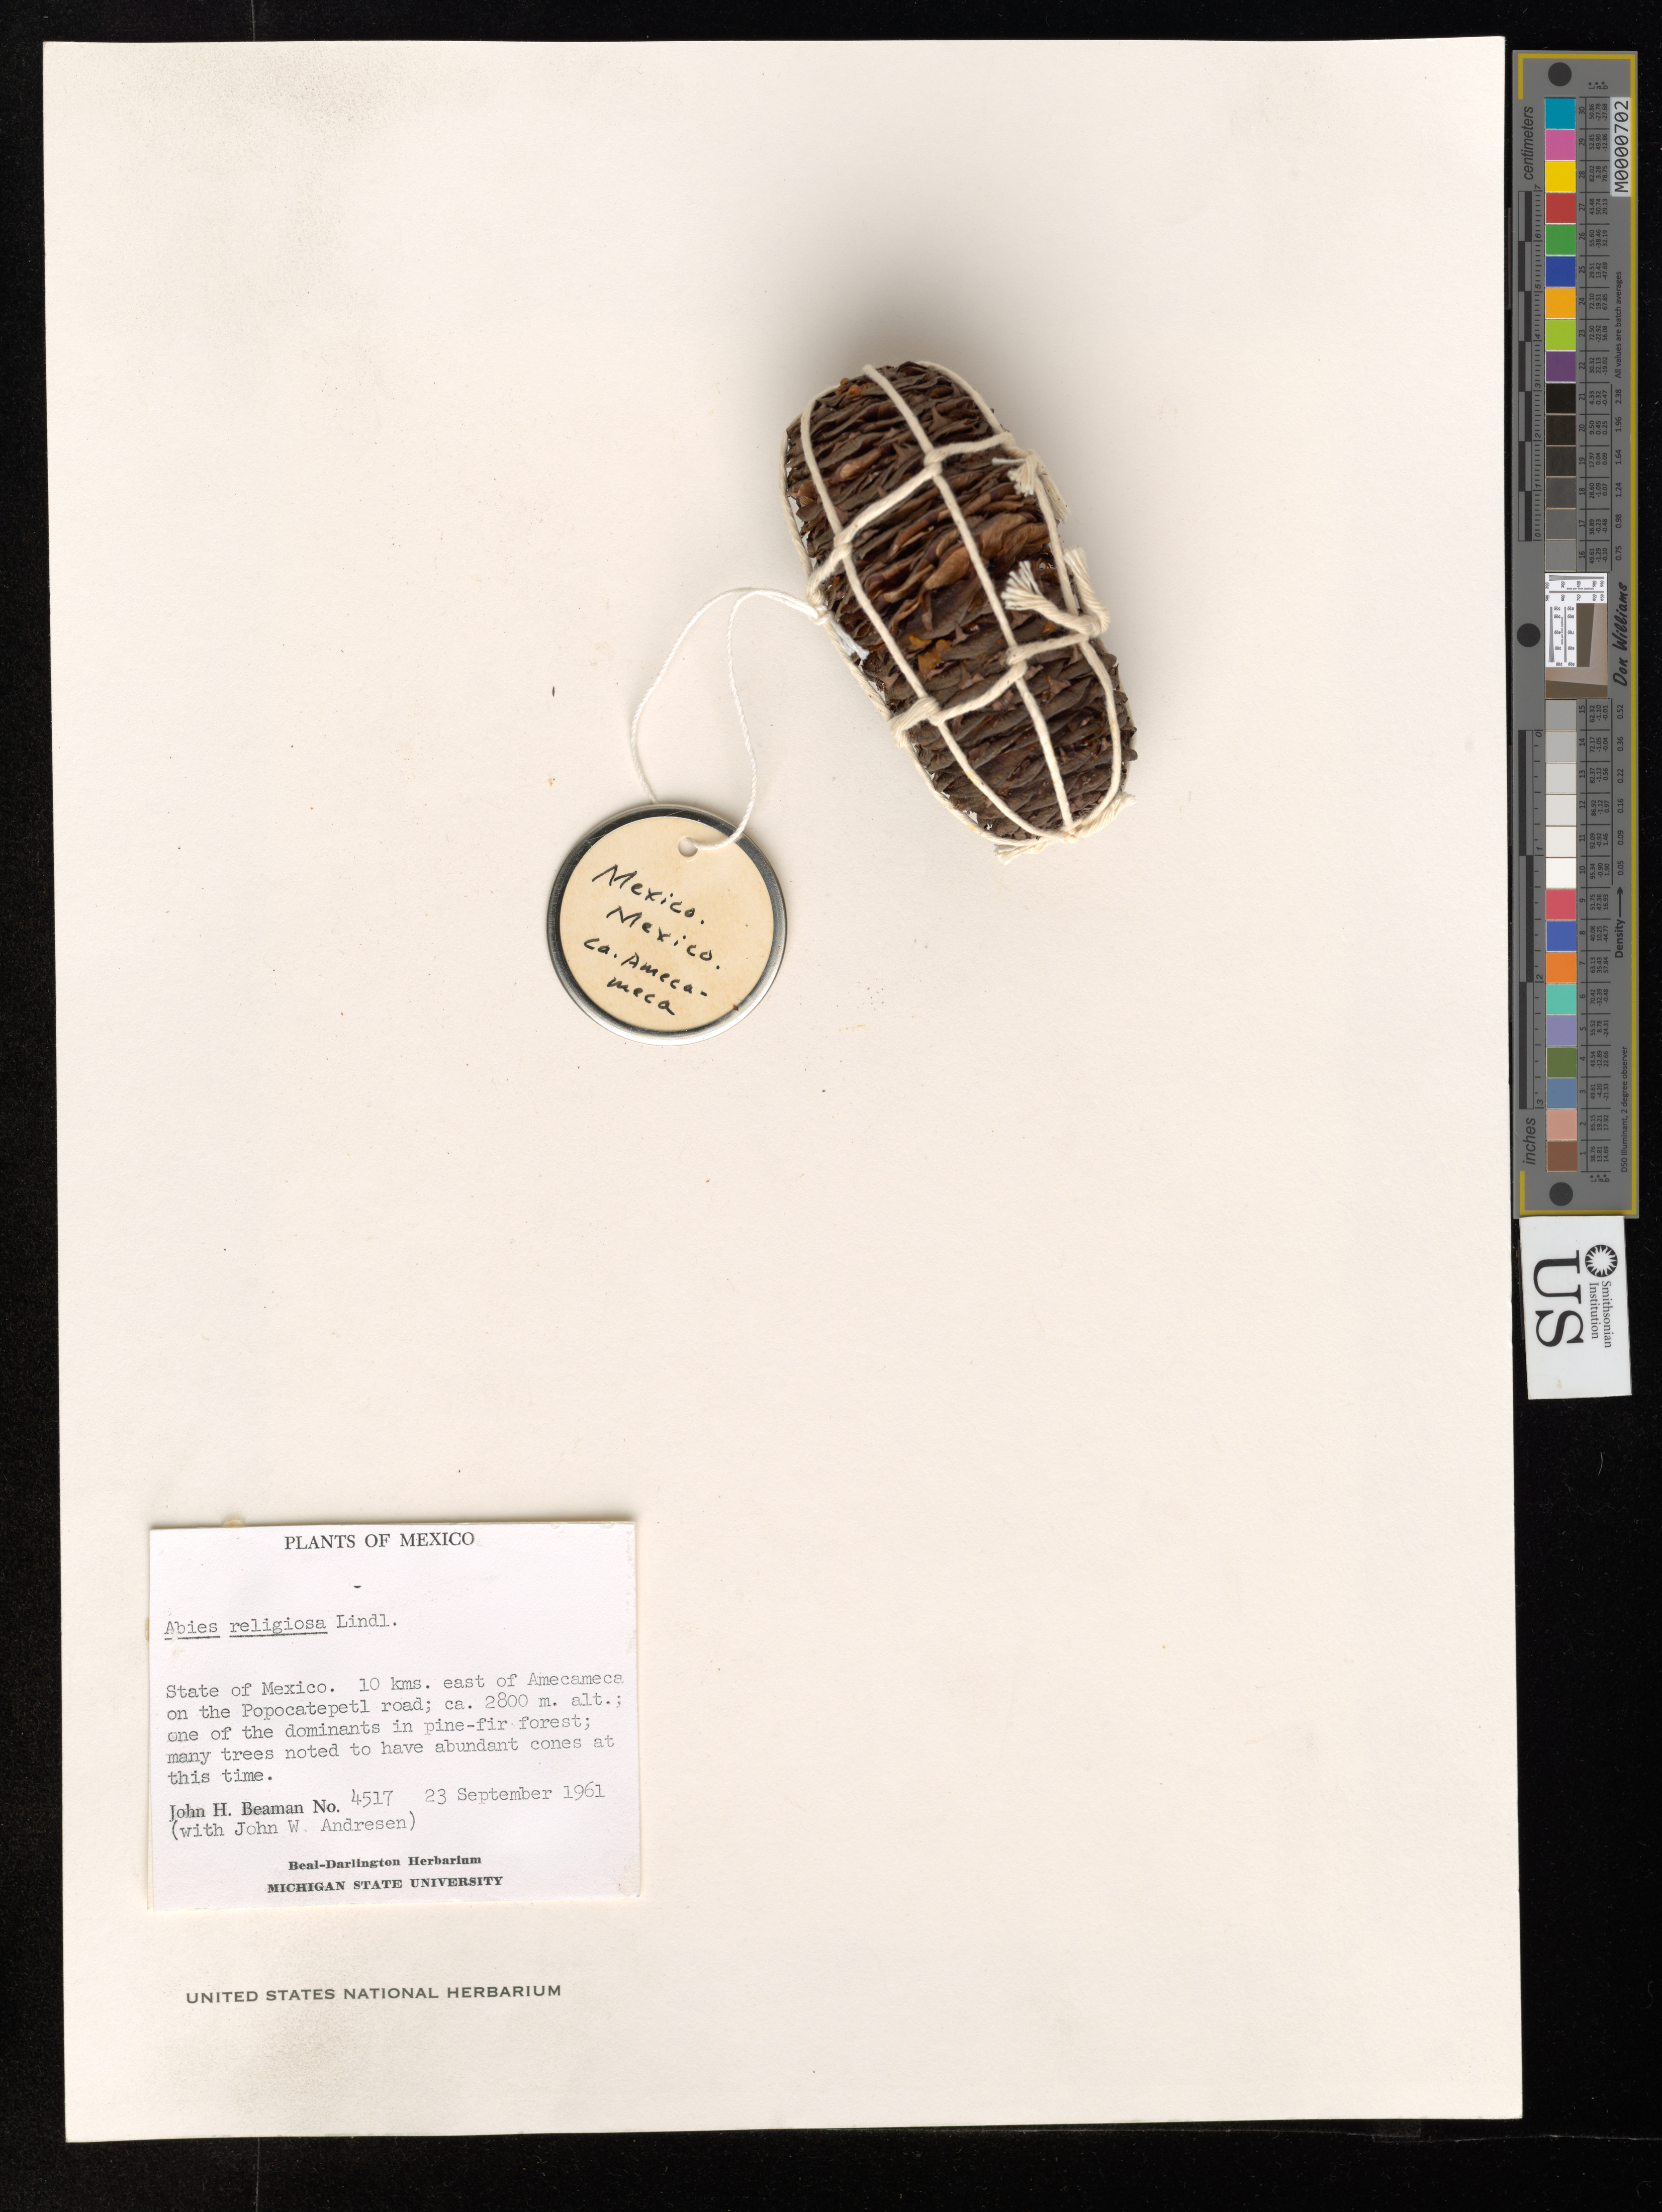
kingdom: Plantae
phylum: Tracheophyta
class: Pinopsida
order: Pinales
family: Pinaceae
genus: Abies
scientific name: Abies religiosa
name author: (Kunth) Schltdl. & Cham.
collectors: J. H. Beaman & J. Andrésen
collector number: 4517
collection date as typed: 23 Sep 1961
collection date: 1961-09-23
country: Mexico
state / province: México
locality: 10 kms. East of Amecameca on the Popocatepetl road.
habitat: Pine-fir forest. One of the dominants.